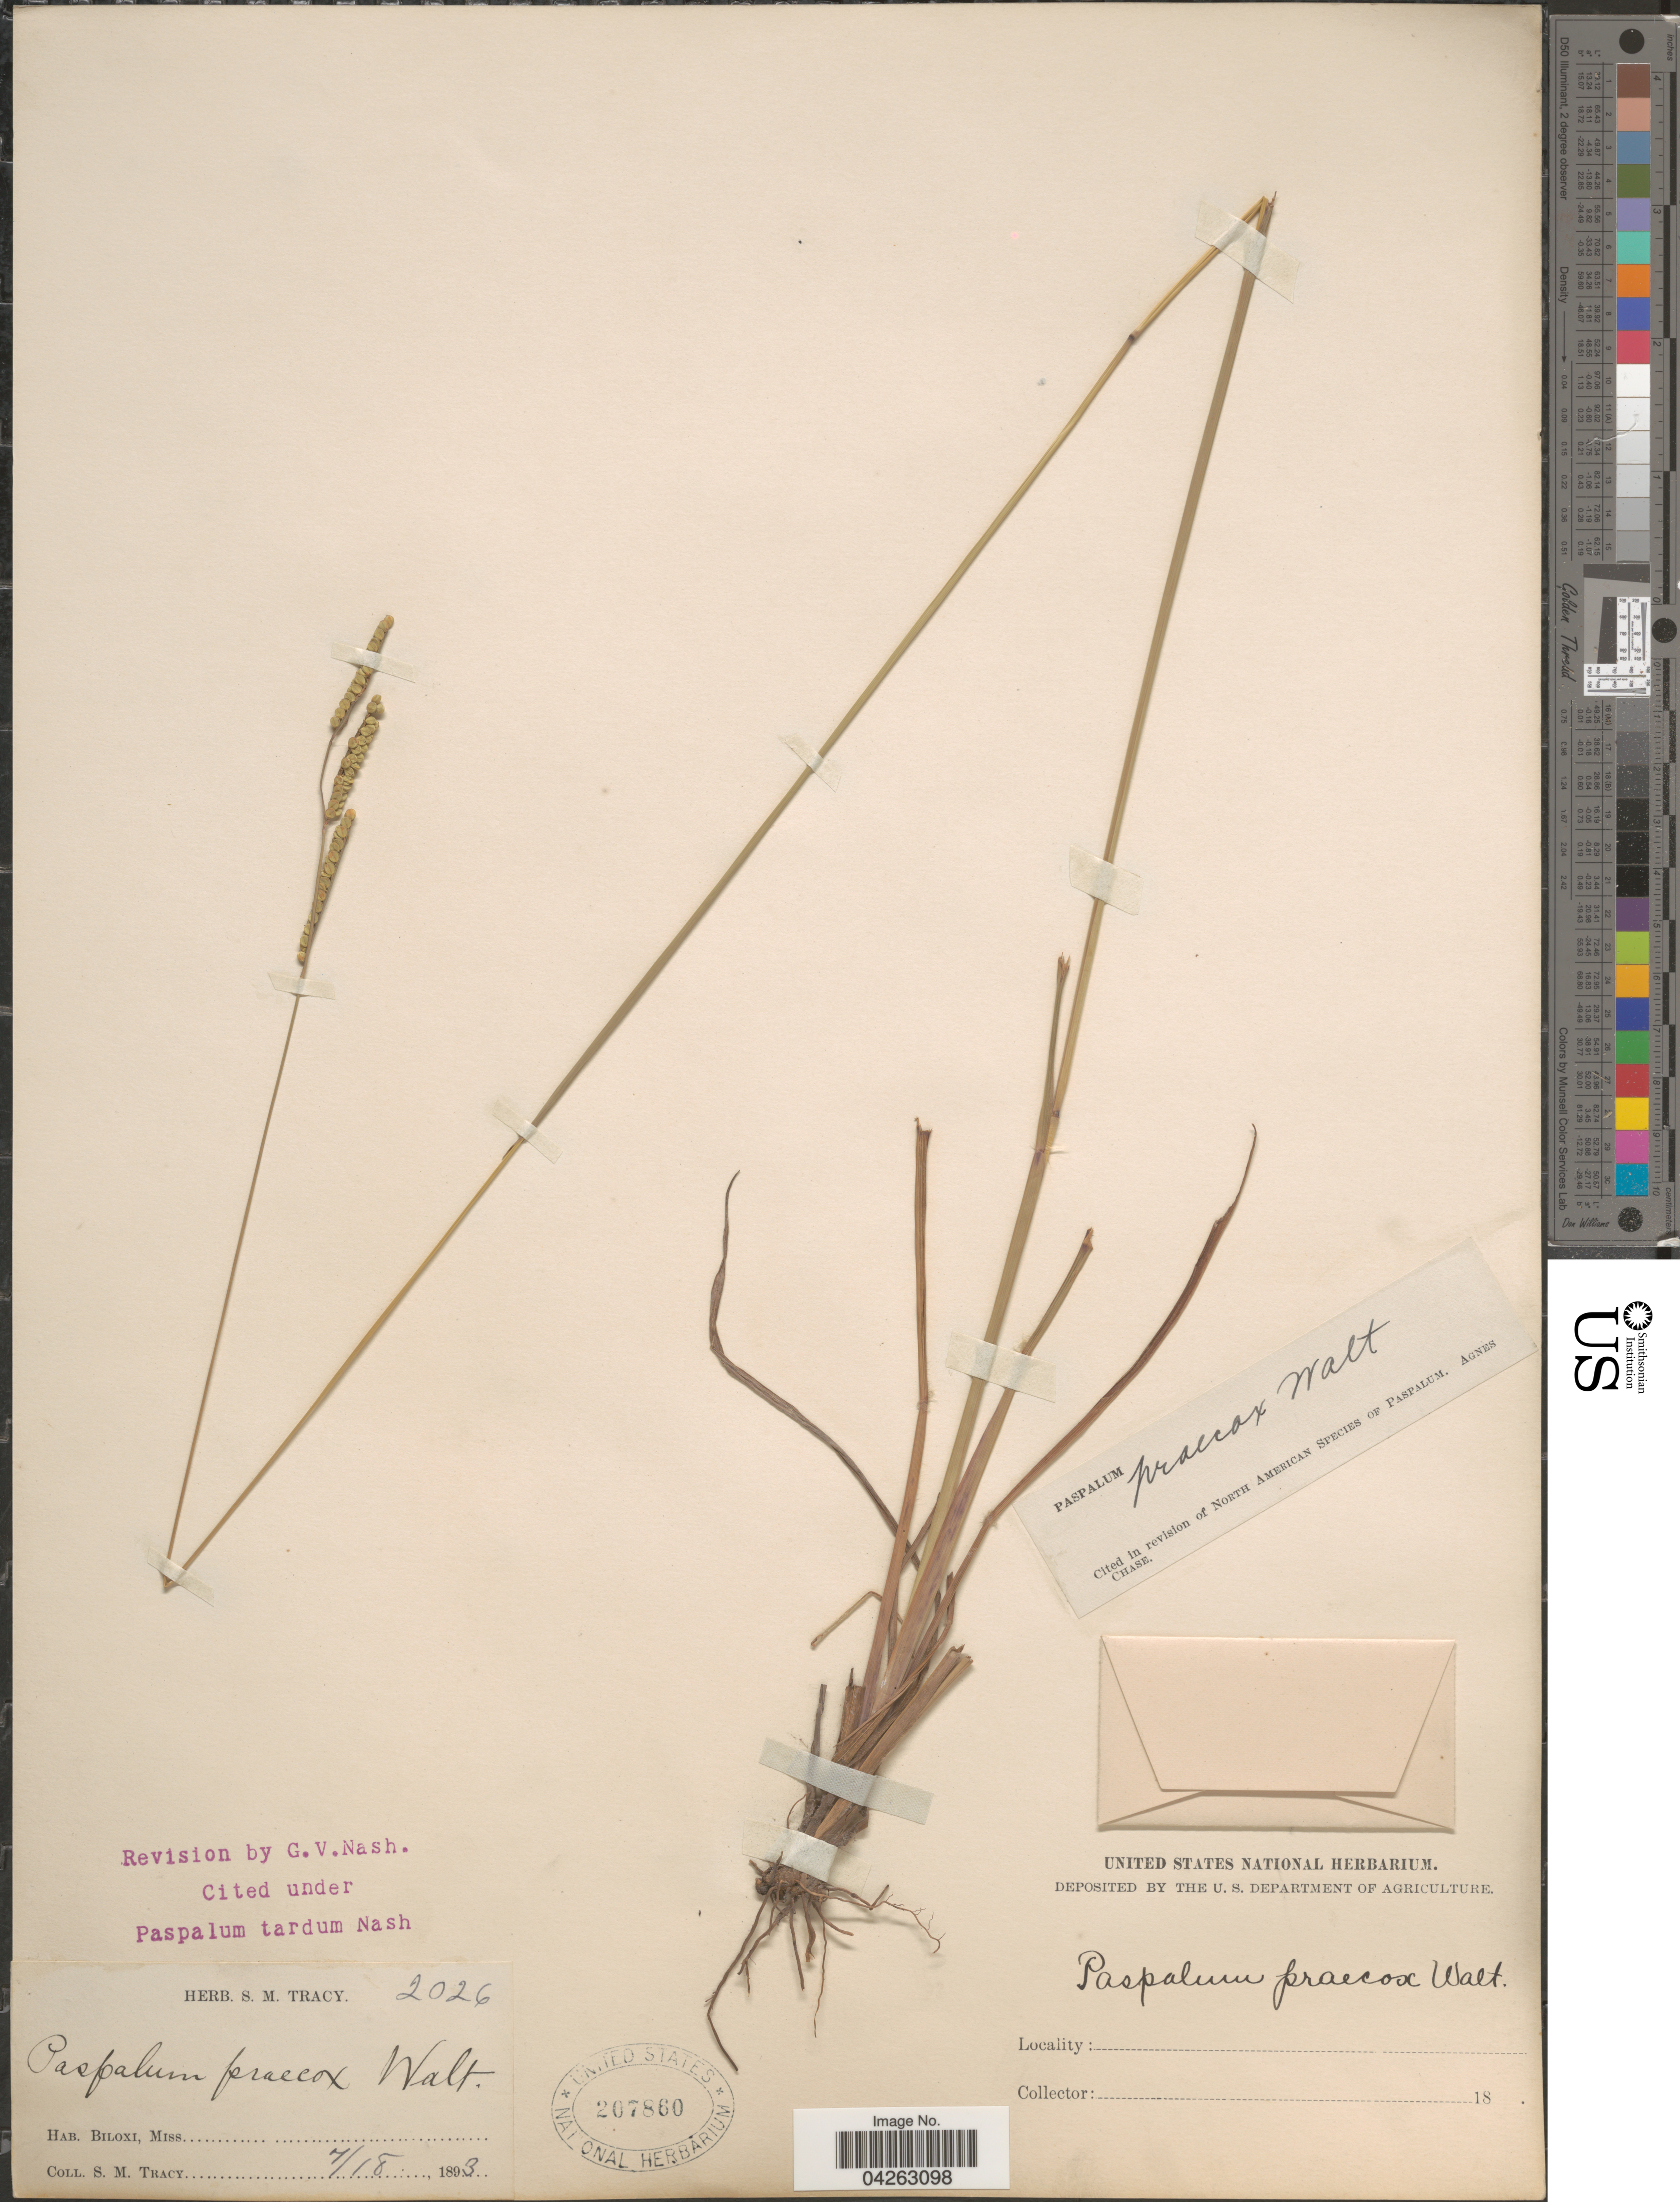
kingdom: Plantae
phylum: Tracheophyta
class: Liliopsida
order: Poales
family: Poaceae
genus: Paspalum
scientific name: Paspalum praecox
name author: Walter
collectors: S. M. Tracy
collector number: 2026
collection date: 1893-07-18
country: United States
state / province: Mississippi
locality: Biloxi.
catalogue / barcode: US 207860